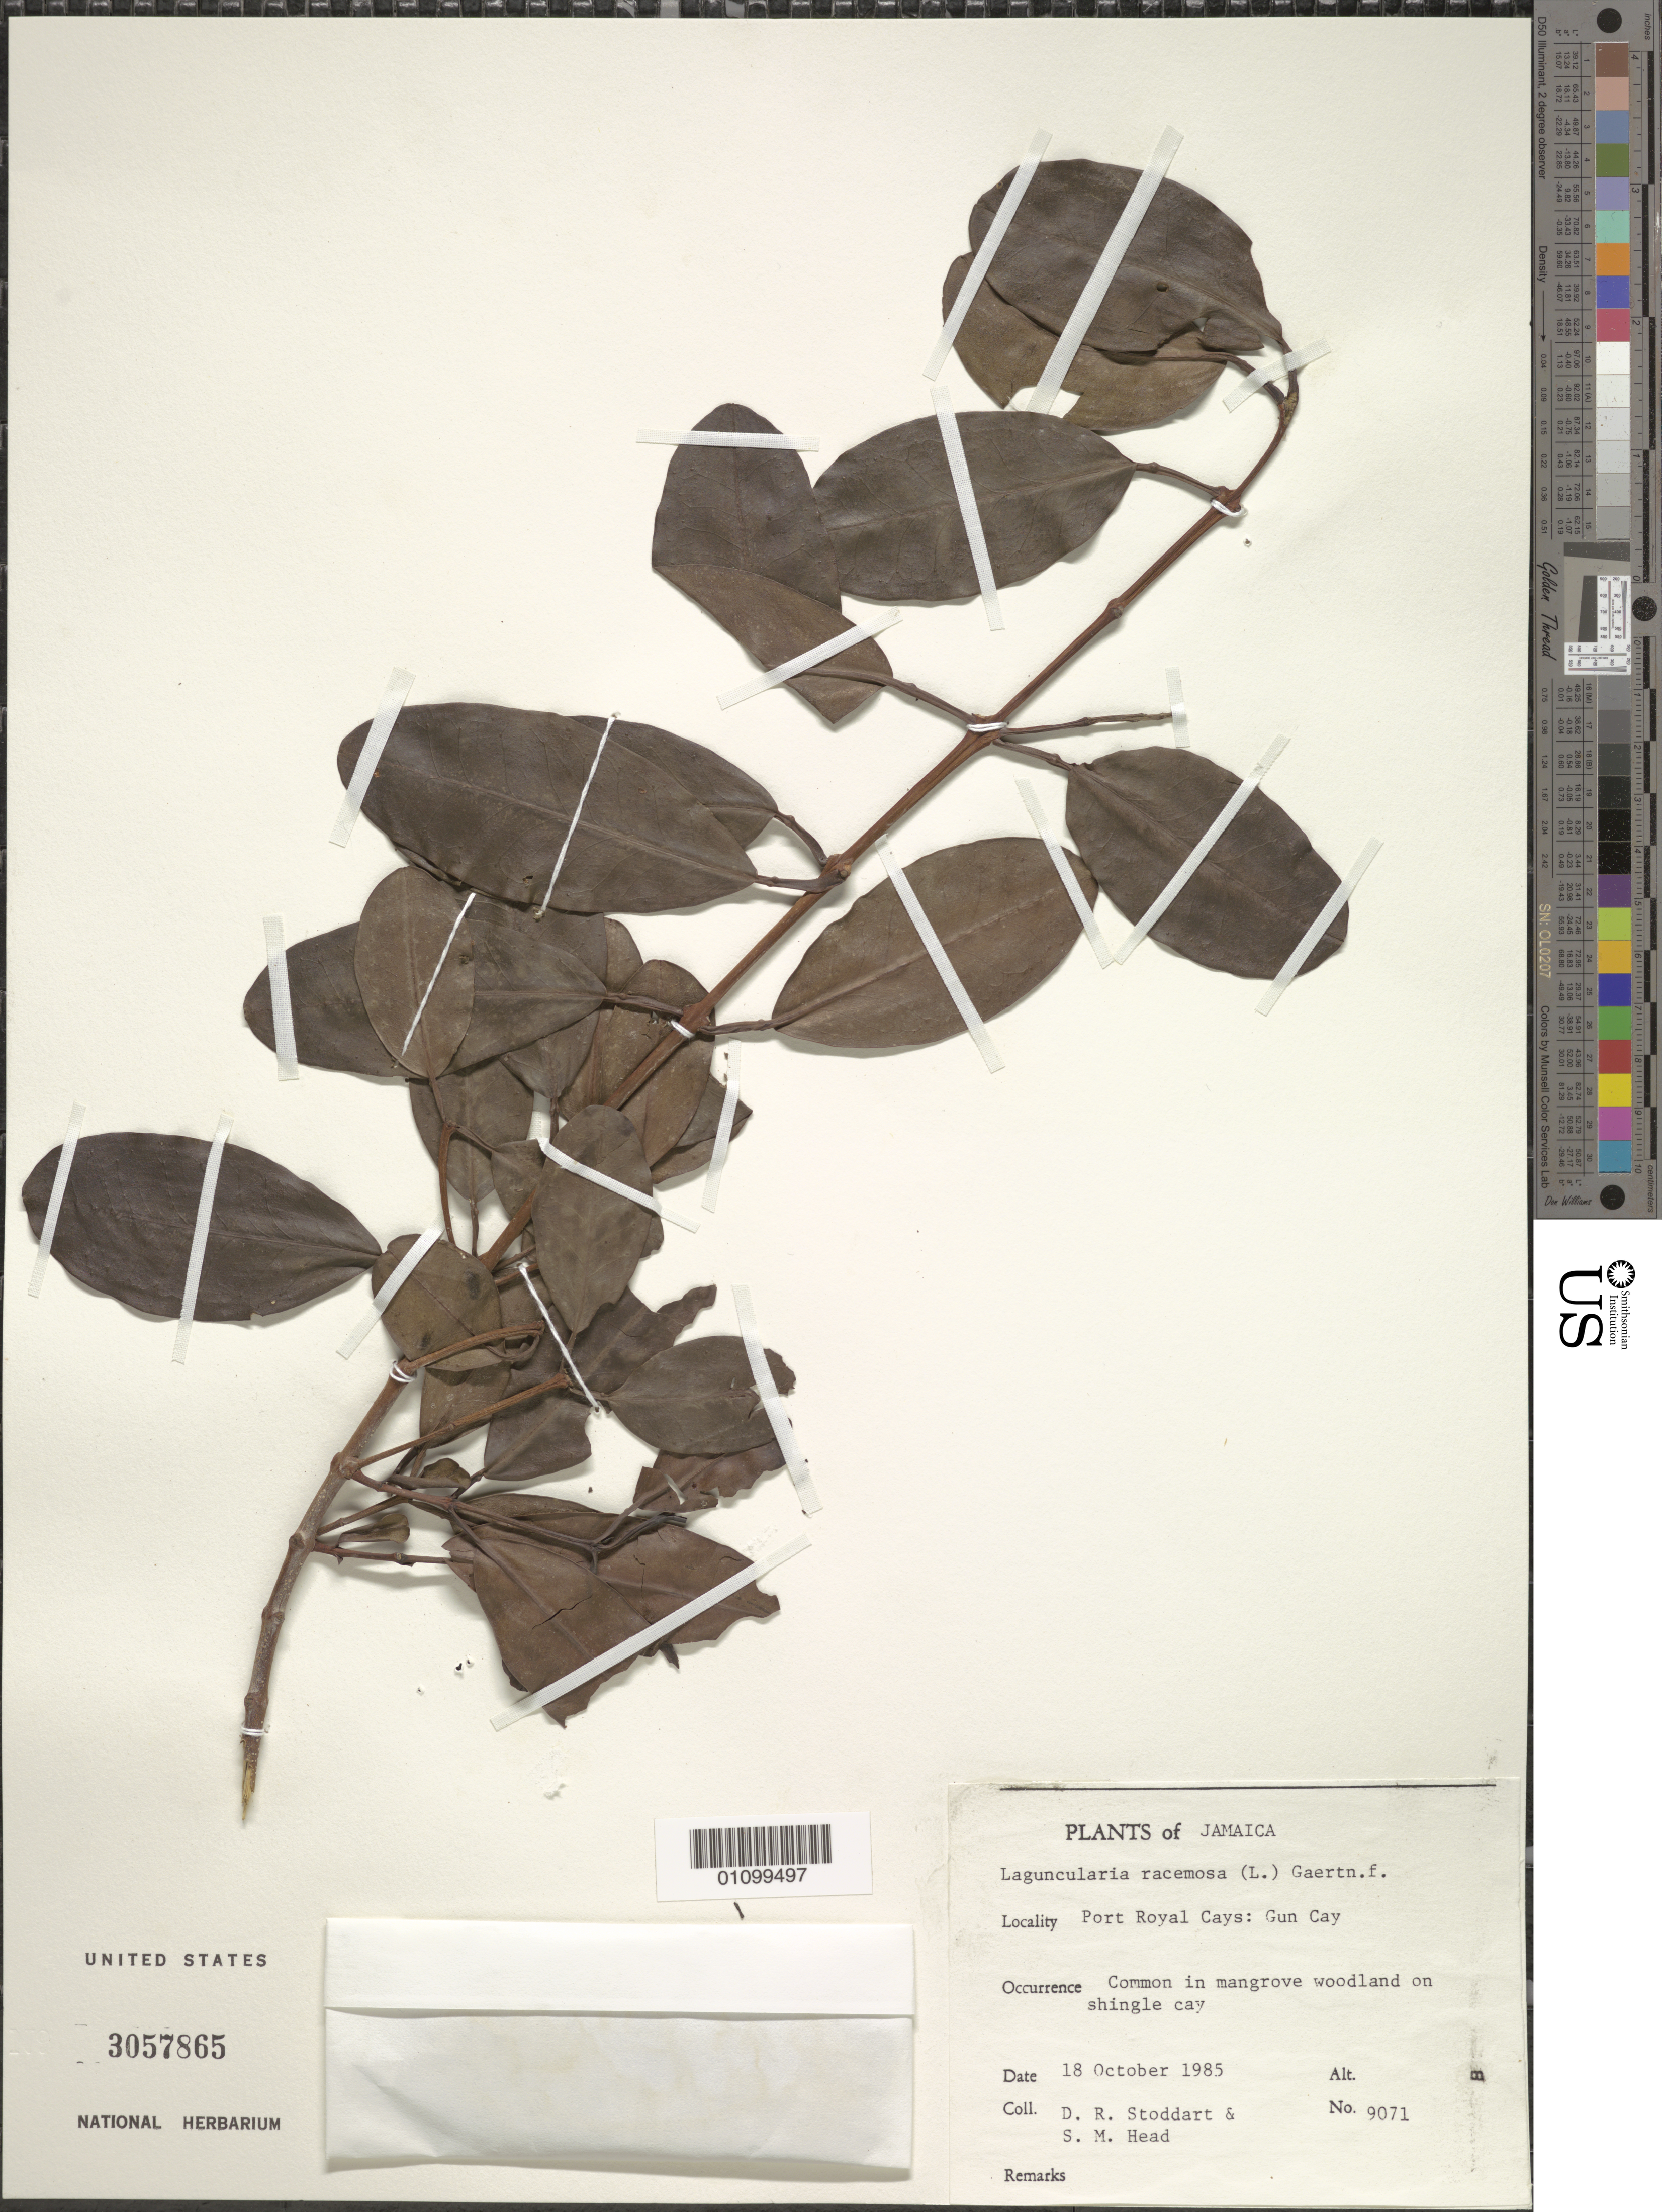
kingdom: Plantae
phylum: Tracheophyta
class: Magnoliopsida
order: Myrtales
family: Combretaceae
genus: Laguncularia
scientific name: Laguncularia racemosa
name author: (L.) C.F. Gaertn.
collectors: D. R. Stoddart & S. Head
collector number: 9071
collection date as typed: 18 Oct 1985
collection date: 1985-10-18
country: Jamaica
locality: Port Royal Cays: Gun Cay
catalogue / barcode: US 3057865